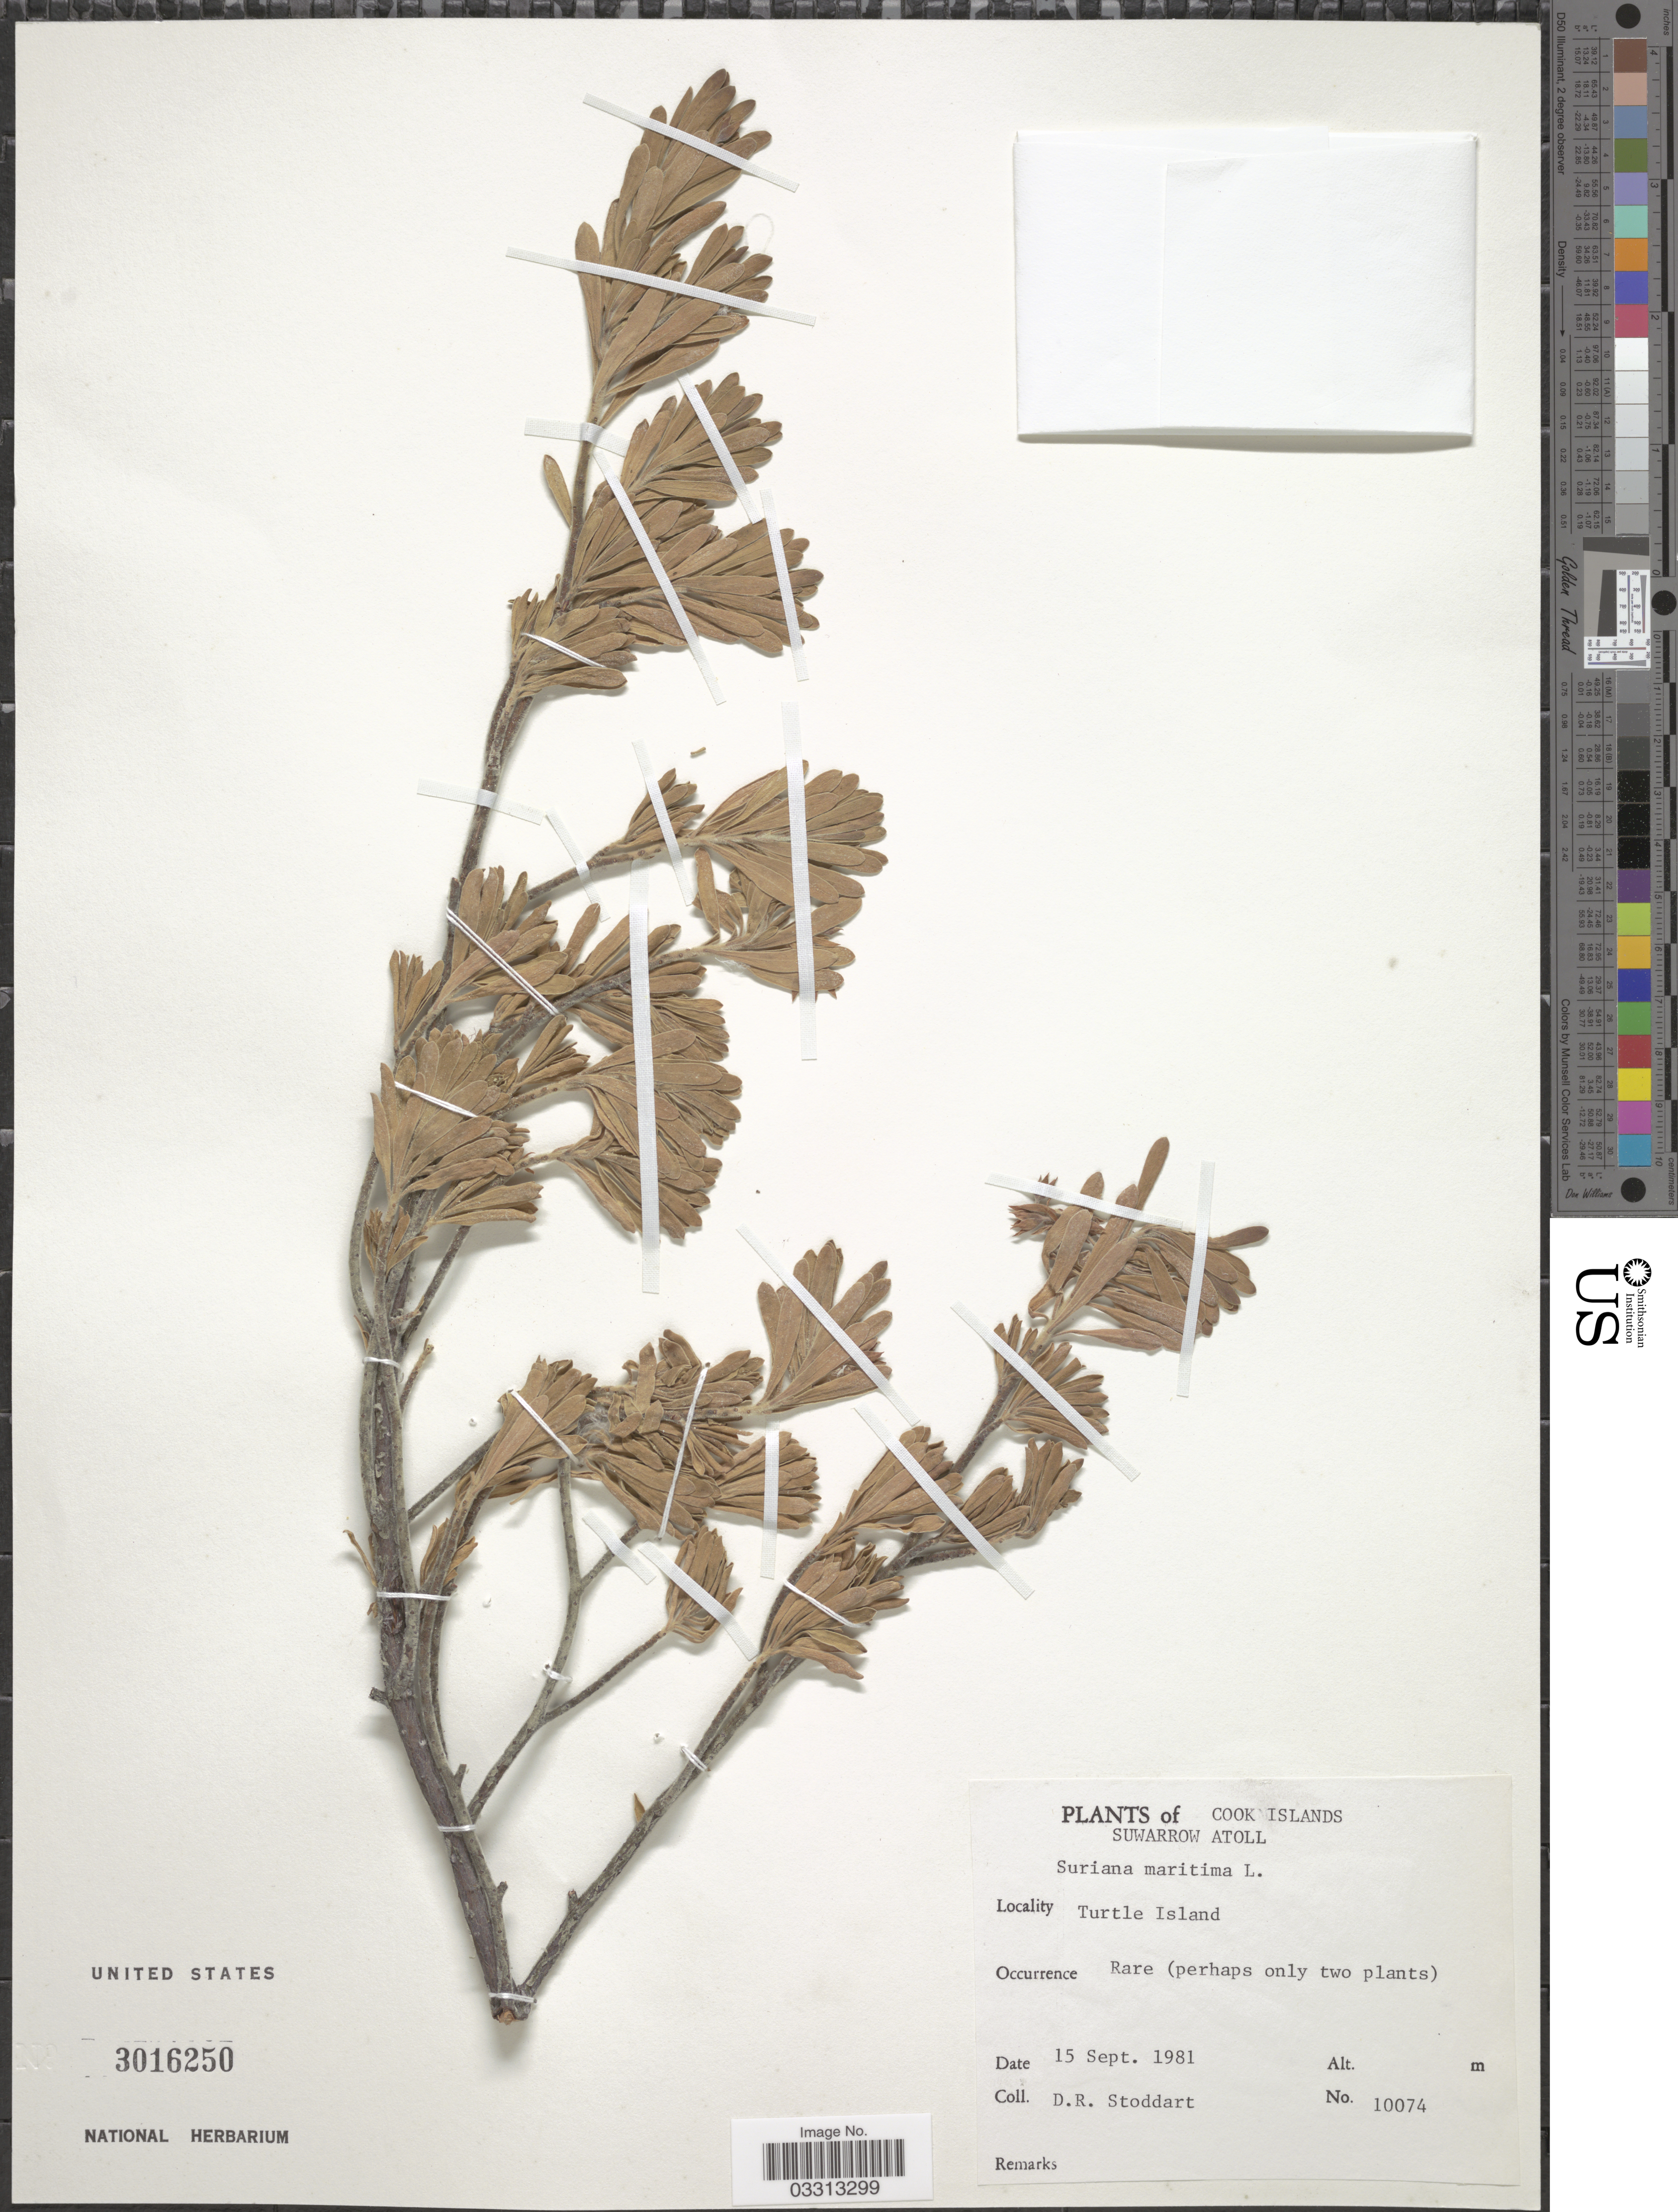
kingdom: Plantae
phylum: Tracheophyta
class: Magnoliopsida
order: Fabales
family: Surianaceae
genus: Suriana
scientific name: Suriana maritima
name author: L.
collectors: D. R. Stoddart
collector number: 10074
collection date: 1981-09-15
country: Cook Islands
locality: Suwarrow Atoll. Turtle Island.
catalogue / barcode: US 3016250